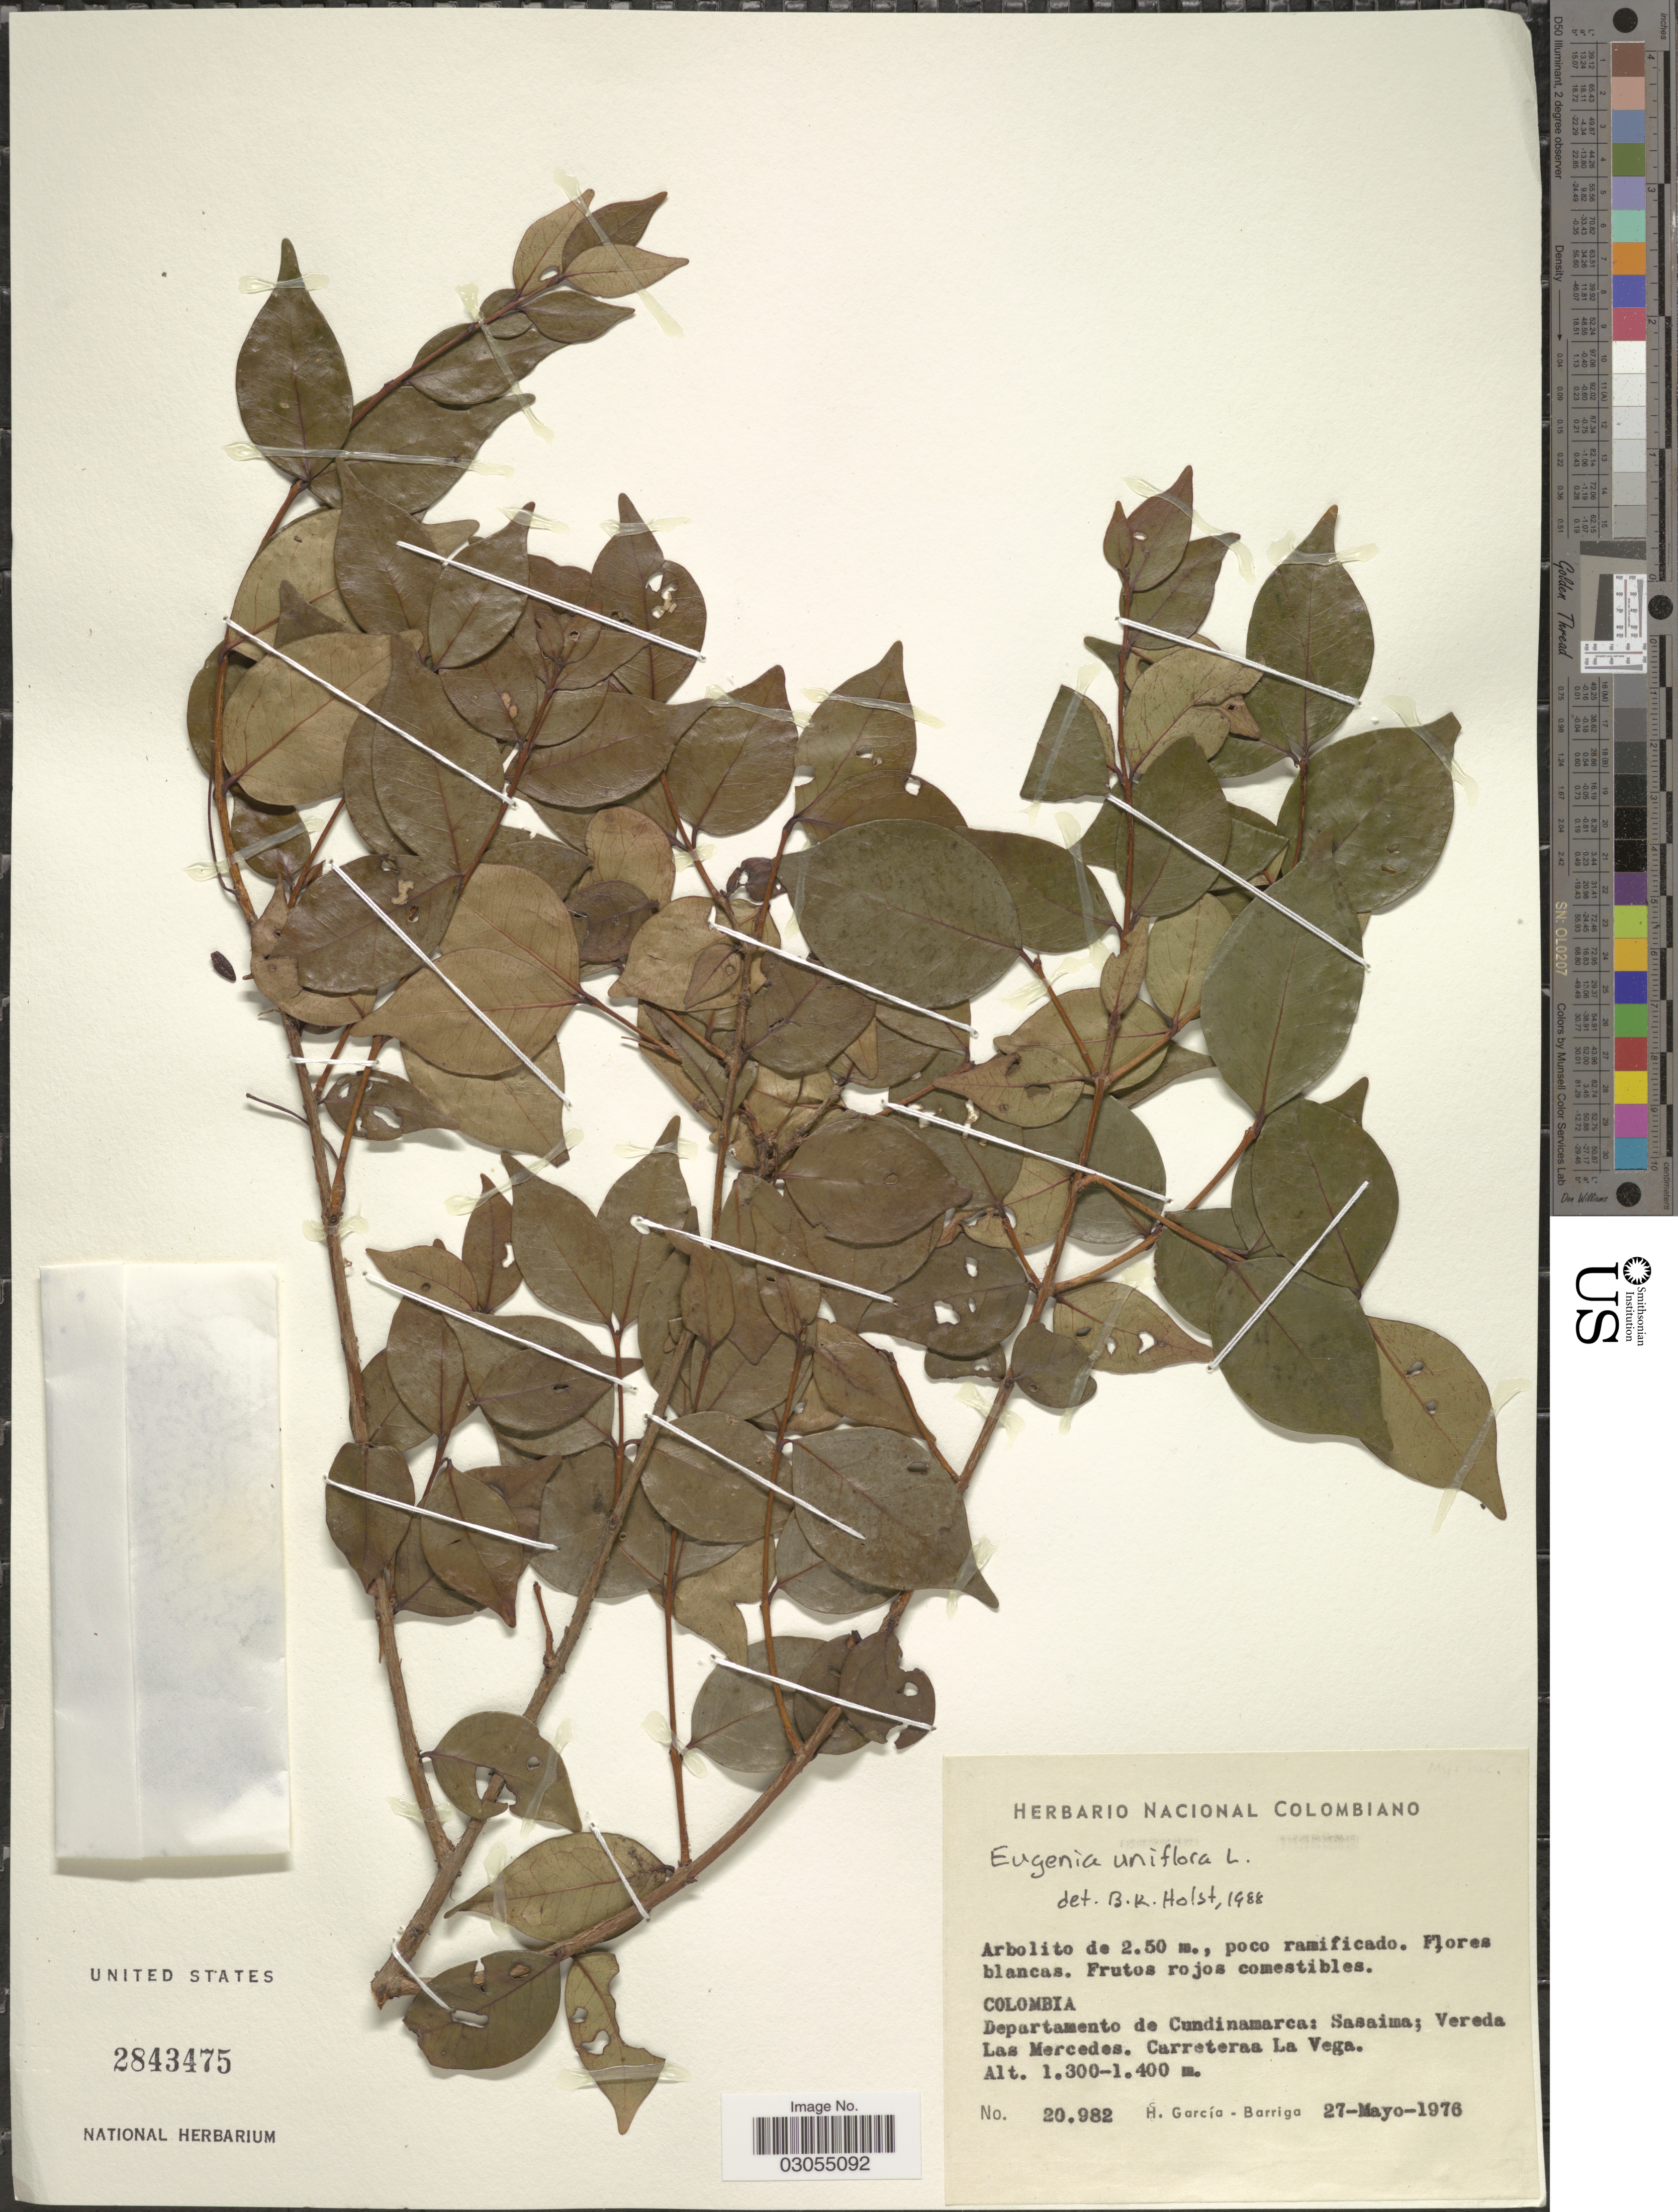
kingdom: Plantae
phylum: Tracheophyta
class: Magnoliopsida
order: Myrtales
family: Myrtaceae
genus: Eugenia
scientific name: Eugenia uniflora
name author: L.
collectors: H. García Barriga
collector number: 20982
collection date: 1976-05-27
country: Colombia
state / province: Cundinamarca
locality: Departamento de Cundinamarca: Sasaima; Vereda Las Mercedes. Carretera La Vega.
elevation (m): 1300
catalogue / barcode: US 2843475